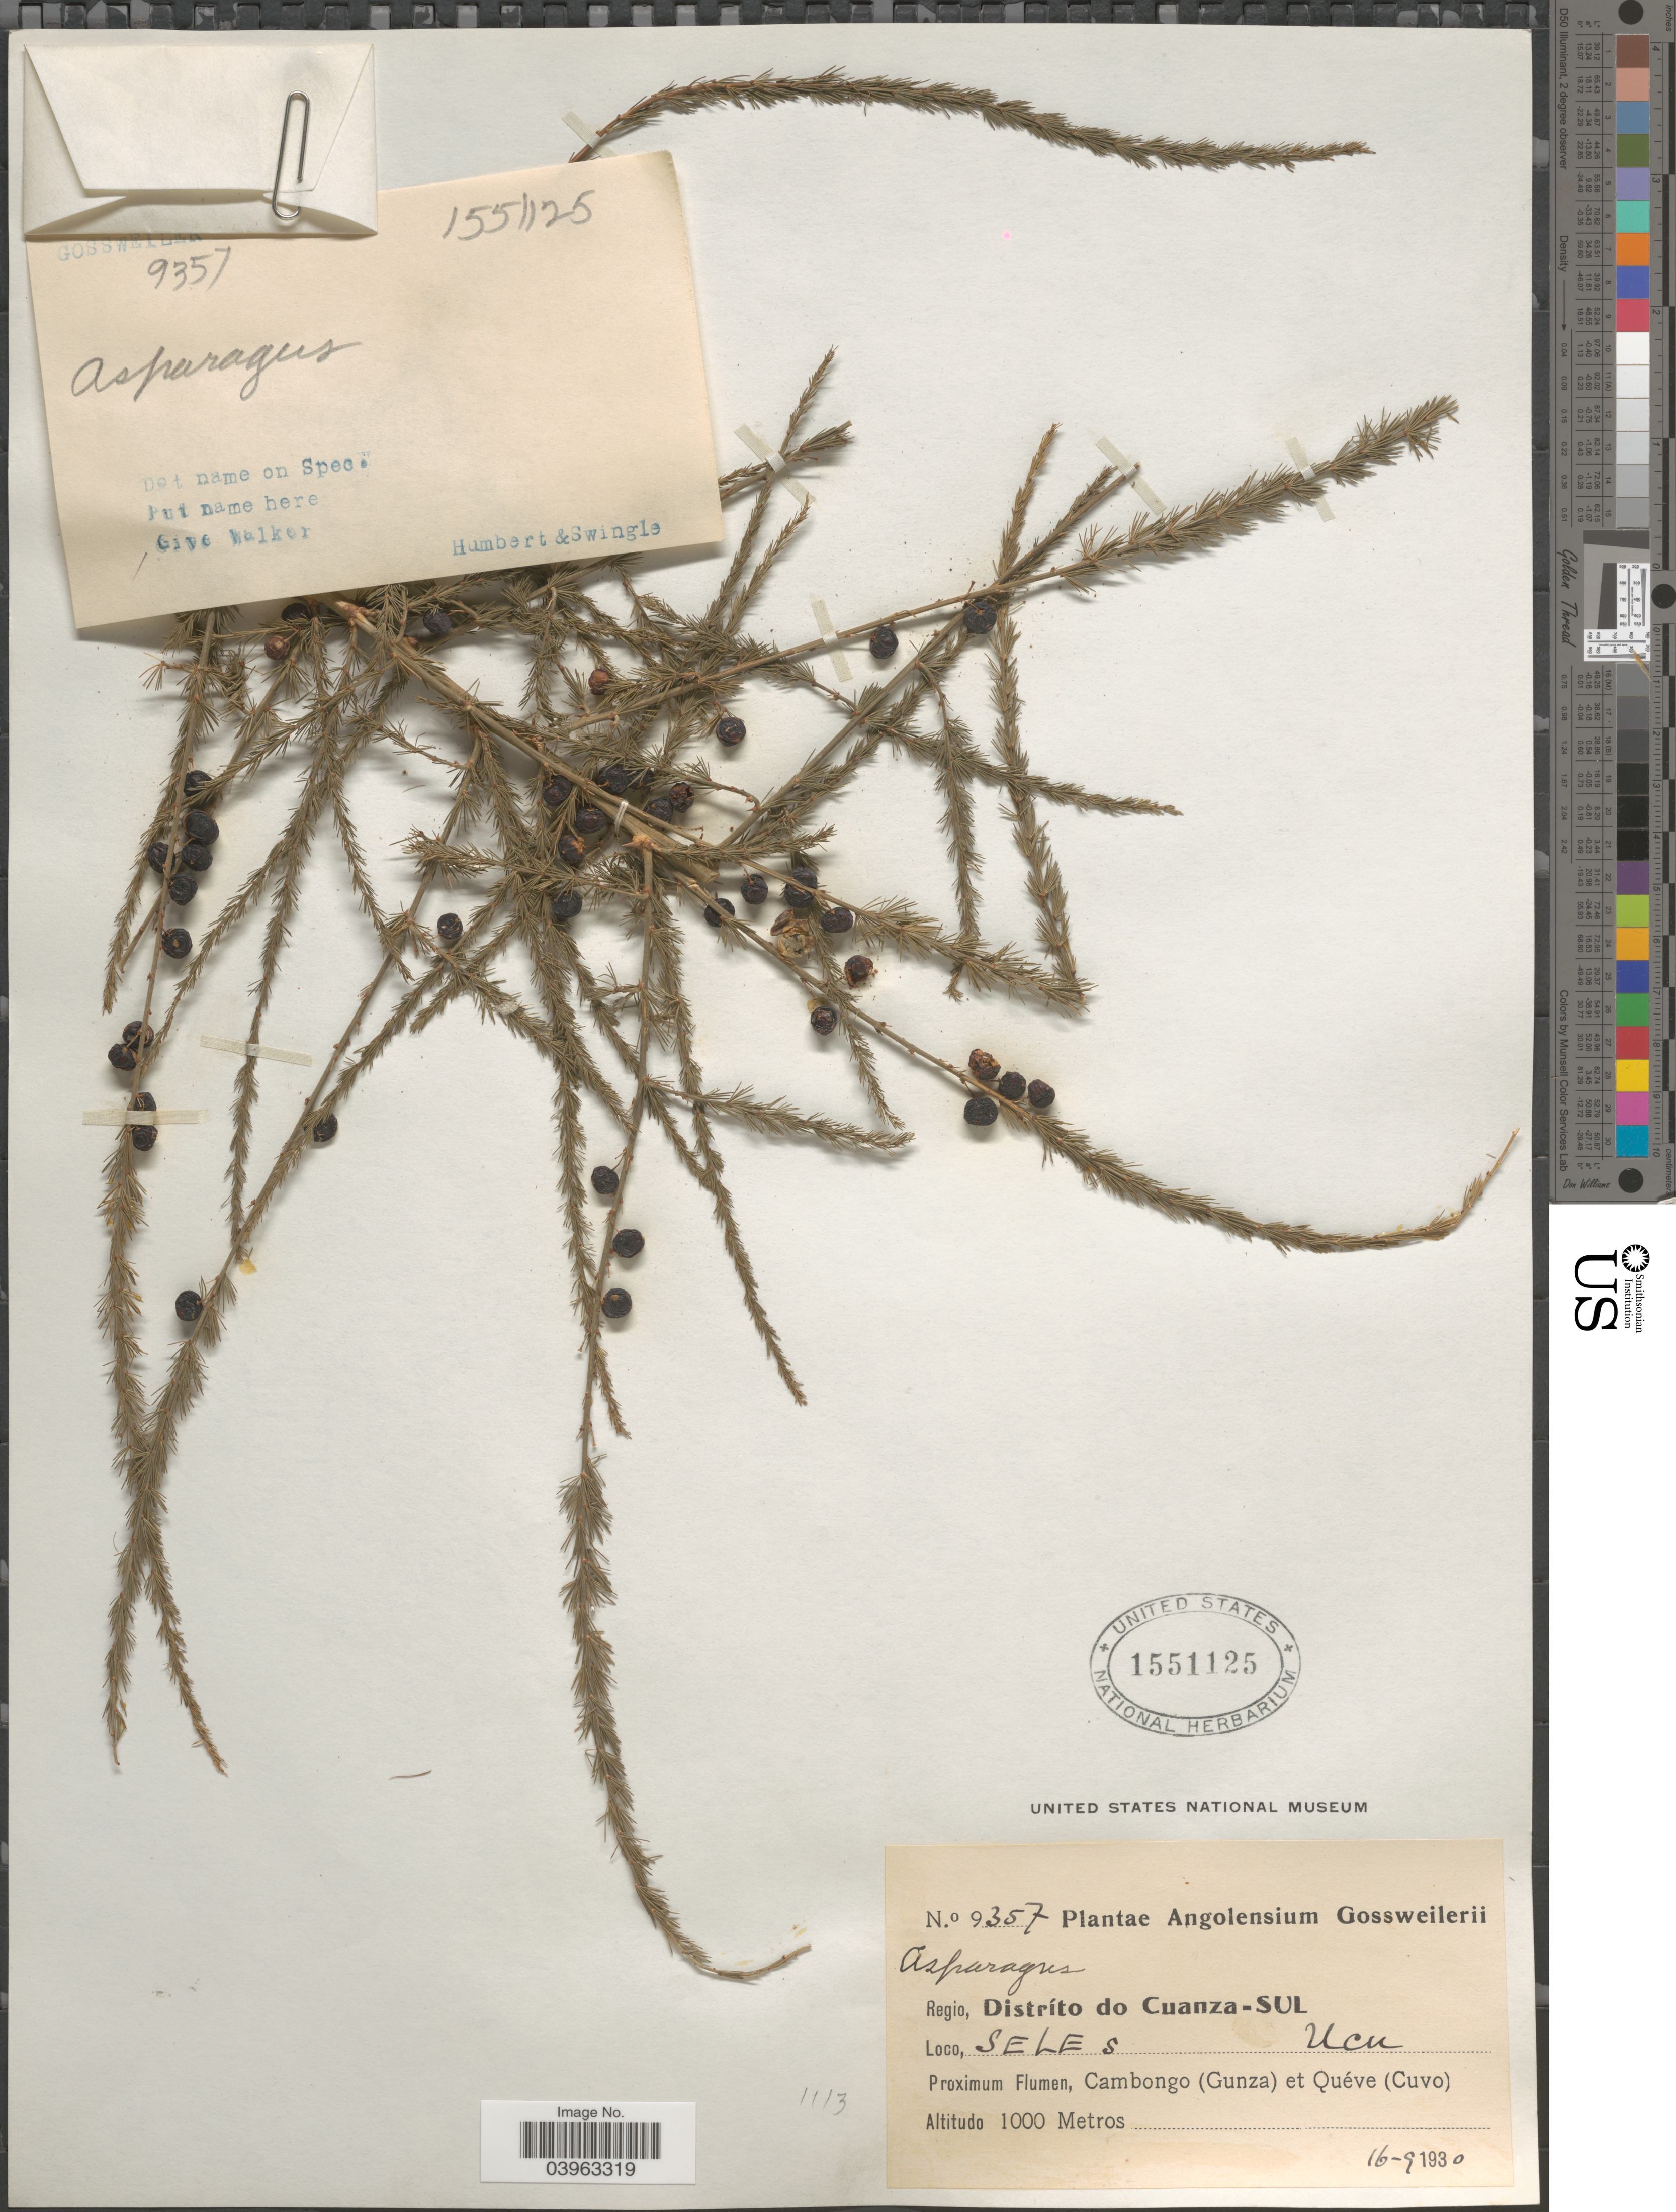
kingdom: Plantae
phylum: Tracheophyta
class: Liliopsida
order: Asparagales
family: Asparagaceae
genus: Asparagus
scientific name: Asparagus sp.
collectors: -. Gossweiler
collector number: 9357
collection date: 1930-09-16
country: Angola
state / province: Cuanza Sul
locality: Regio, Distríto do Cuanza-Sul. Seles Ucu. Cambongo (Gunza) et Quéve (Cuvo). [unsure placement]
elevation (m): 100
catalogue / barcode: US 1551125